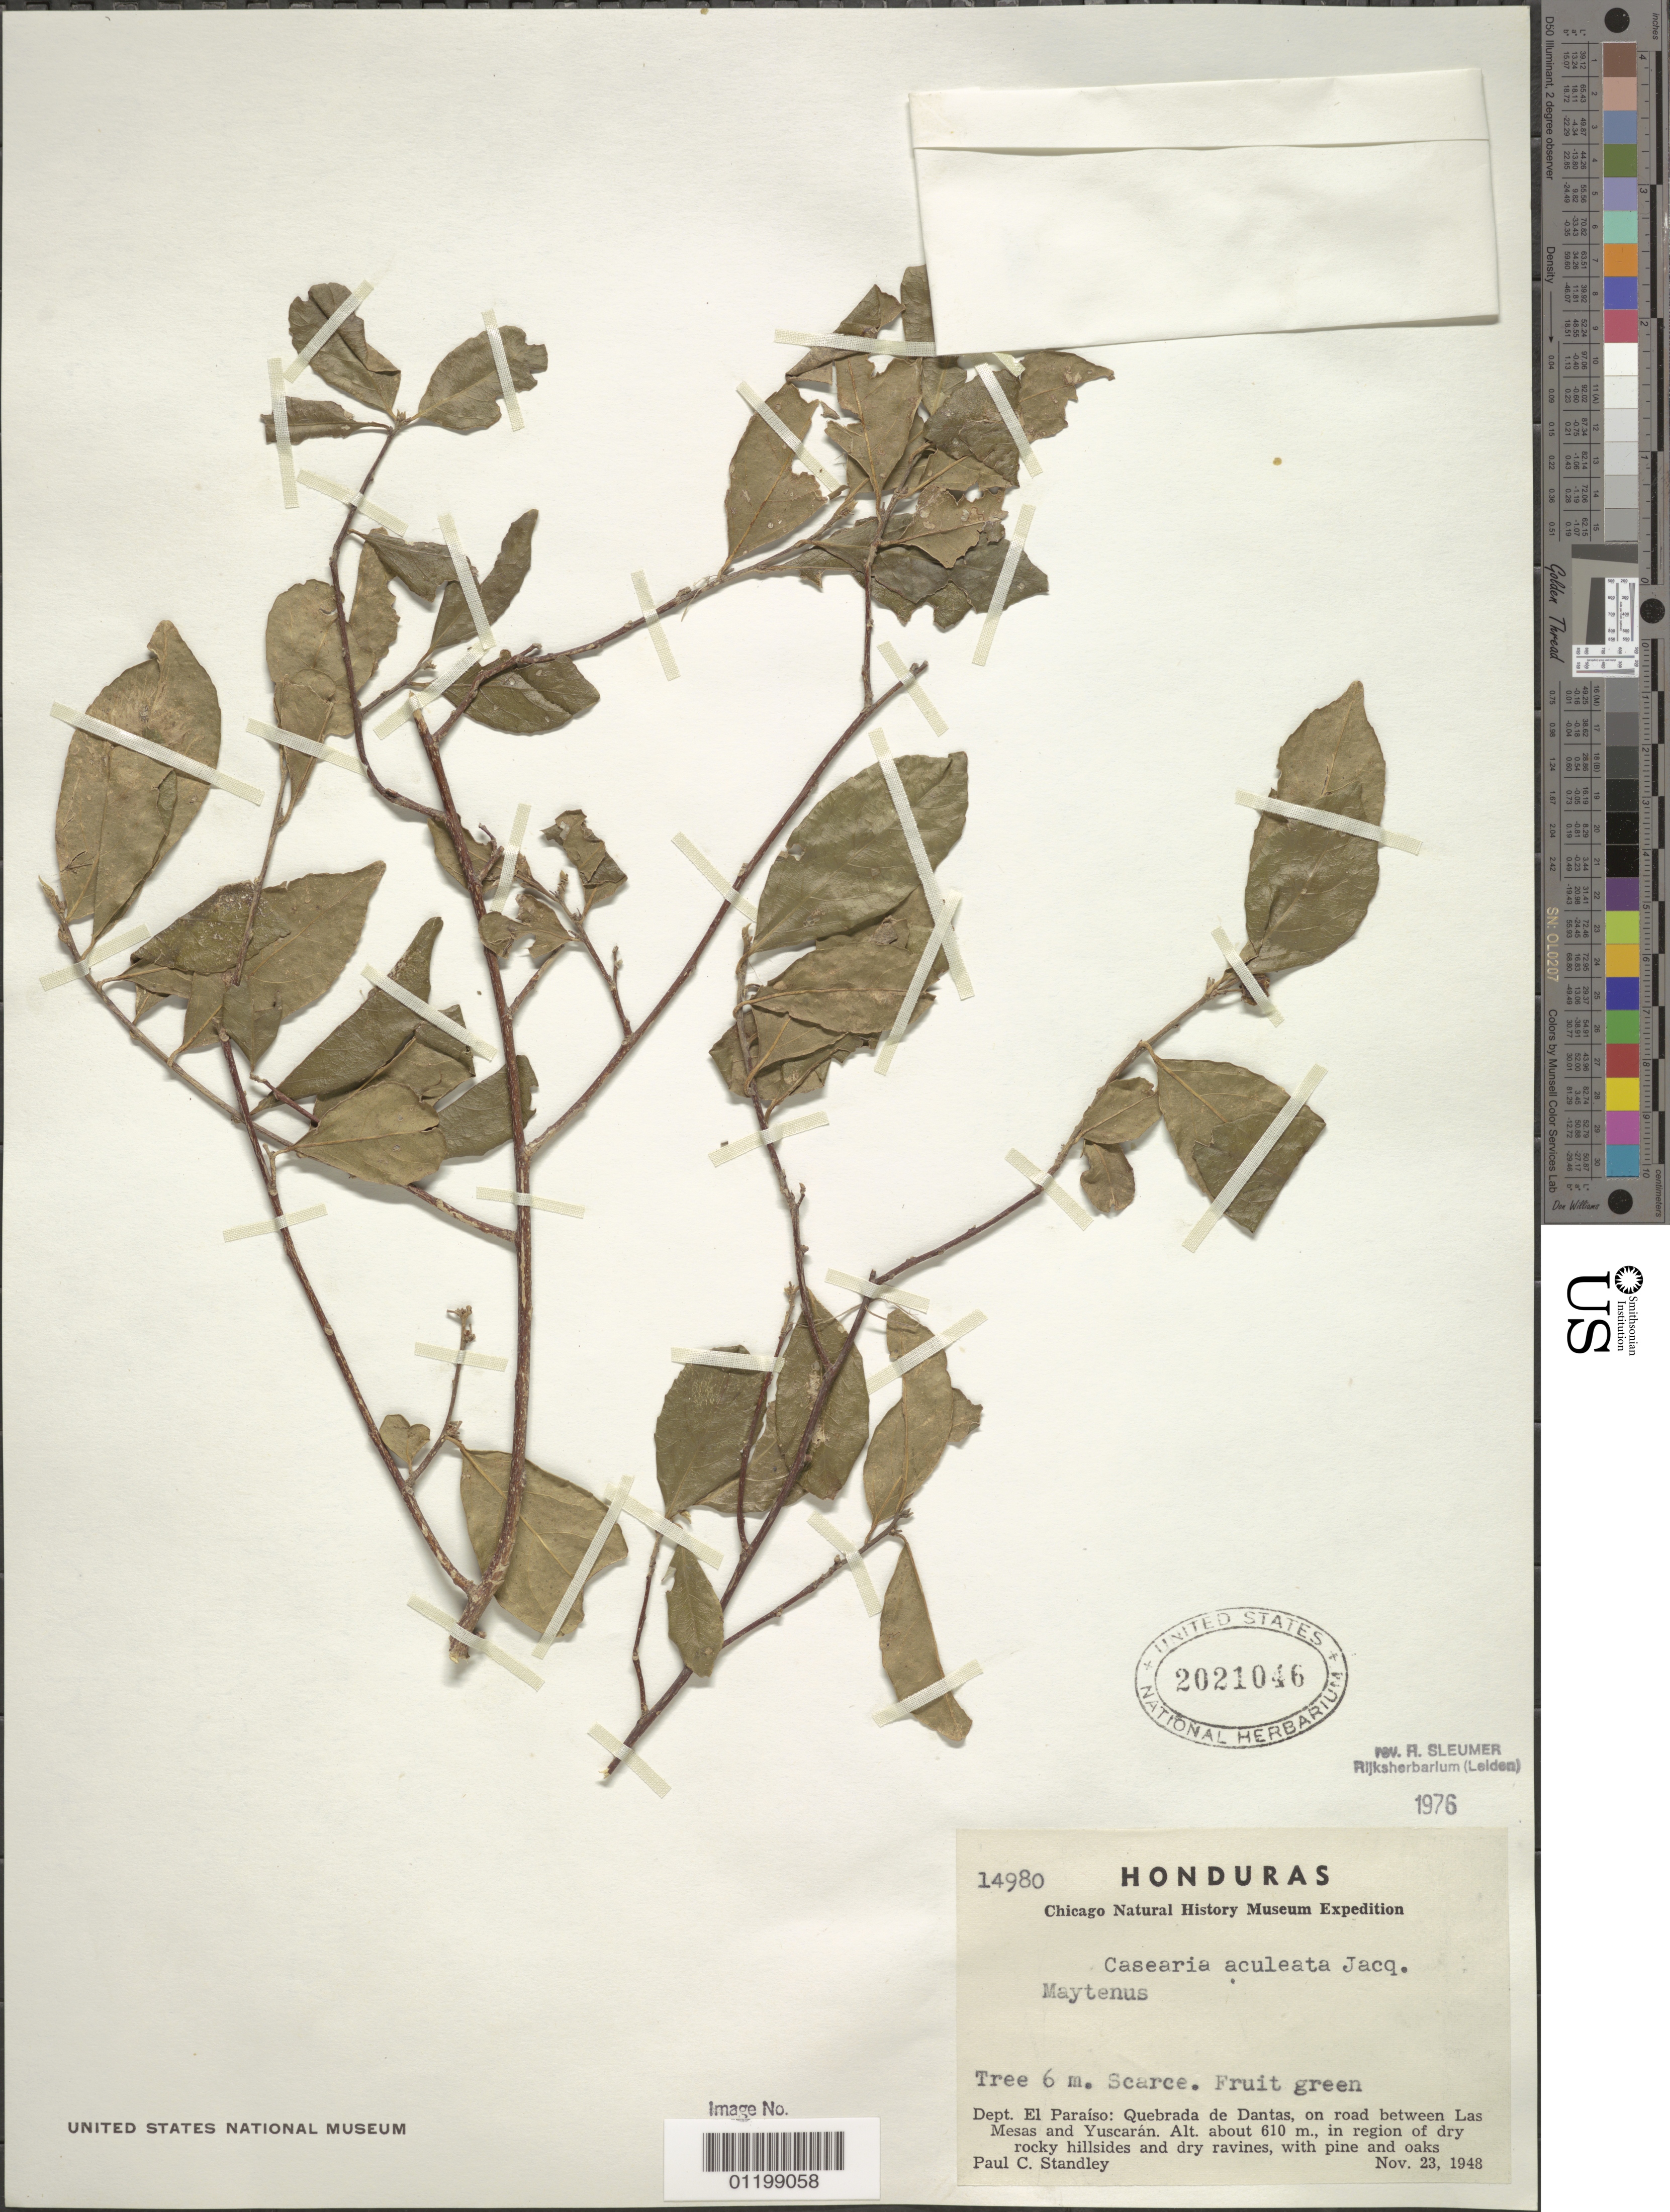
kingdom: Plantae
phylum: Tracheophyta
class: Magnoliopsida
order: Malpighiales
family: Salicaceae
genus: Casearia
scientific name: Casearia aculeata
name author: Jacq.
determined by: Sleumer, H. O.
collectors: P. C. Standley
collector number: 14980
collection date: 1948-11-23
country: Honduras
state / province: El Paraíso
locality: Quebrada de El Muro, between Las Mesas and Yuscaran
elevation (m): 600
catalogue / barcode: US 2021046